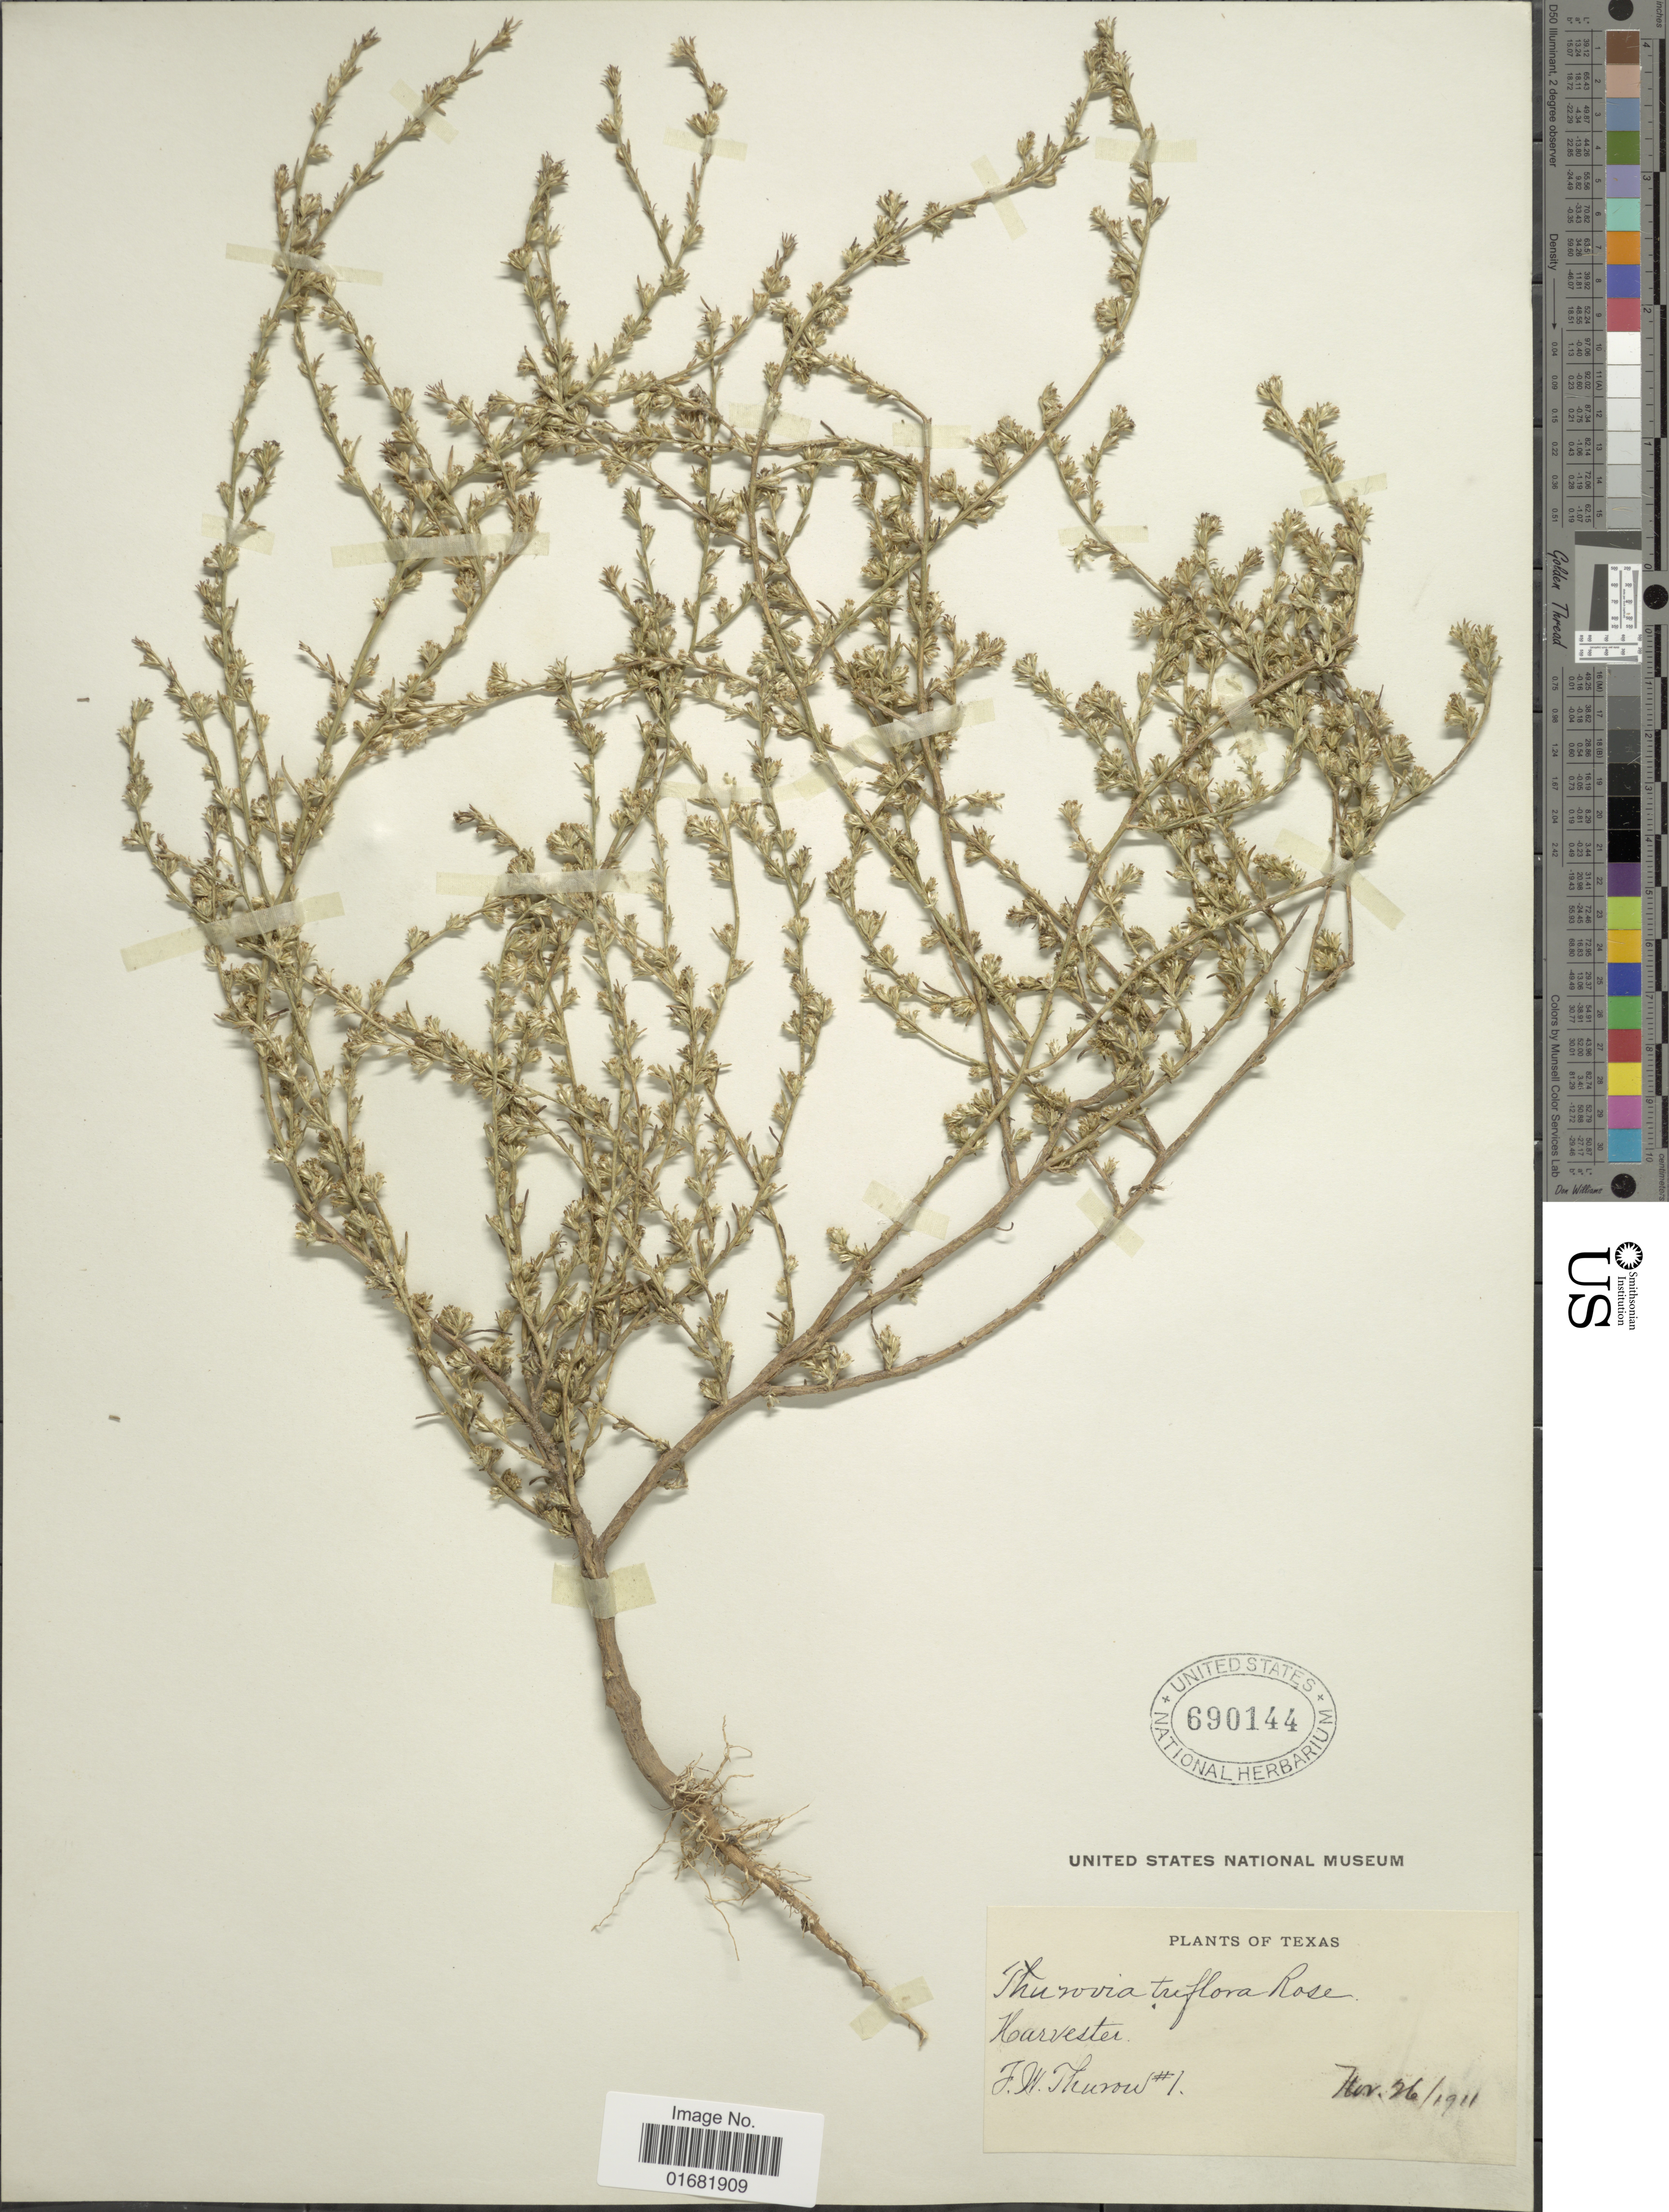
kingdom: Plantae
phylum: Tracheophyta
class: Magnoliopsida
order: Asterales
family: Asteraceae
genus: Thurovia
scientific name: Thurovia triflora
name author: Rose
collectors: F. W. Thurow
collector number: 1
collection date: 1911-11-26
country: United States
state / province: Texas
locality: Harvester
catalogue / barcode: US 690144